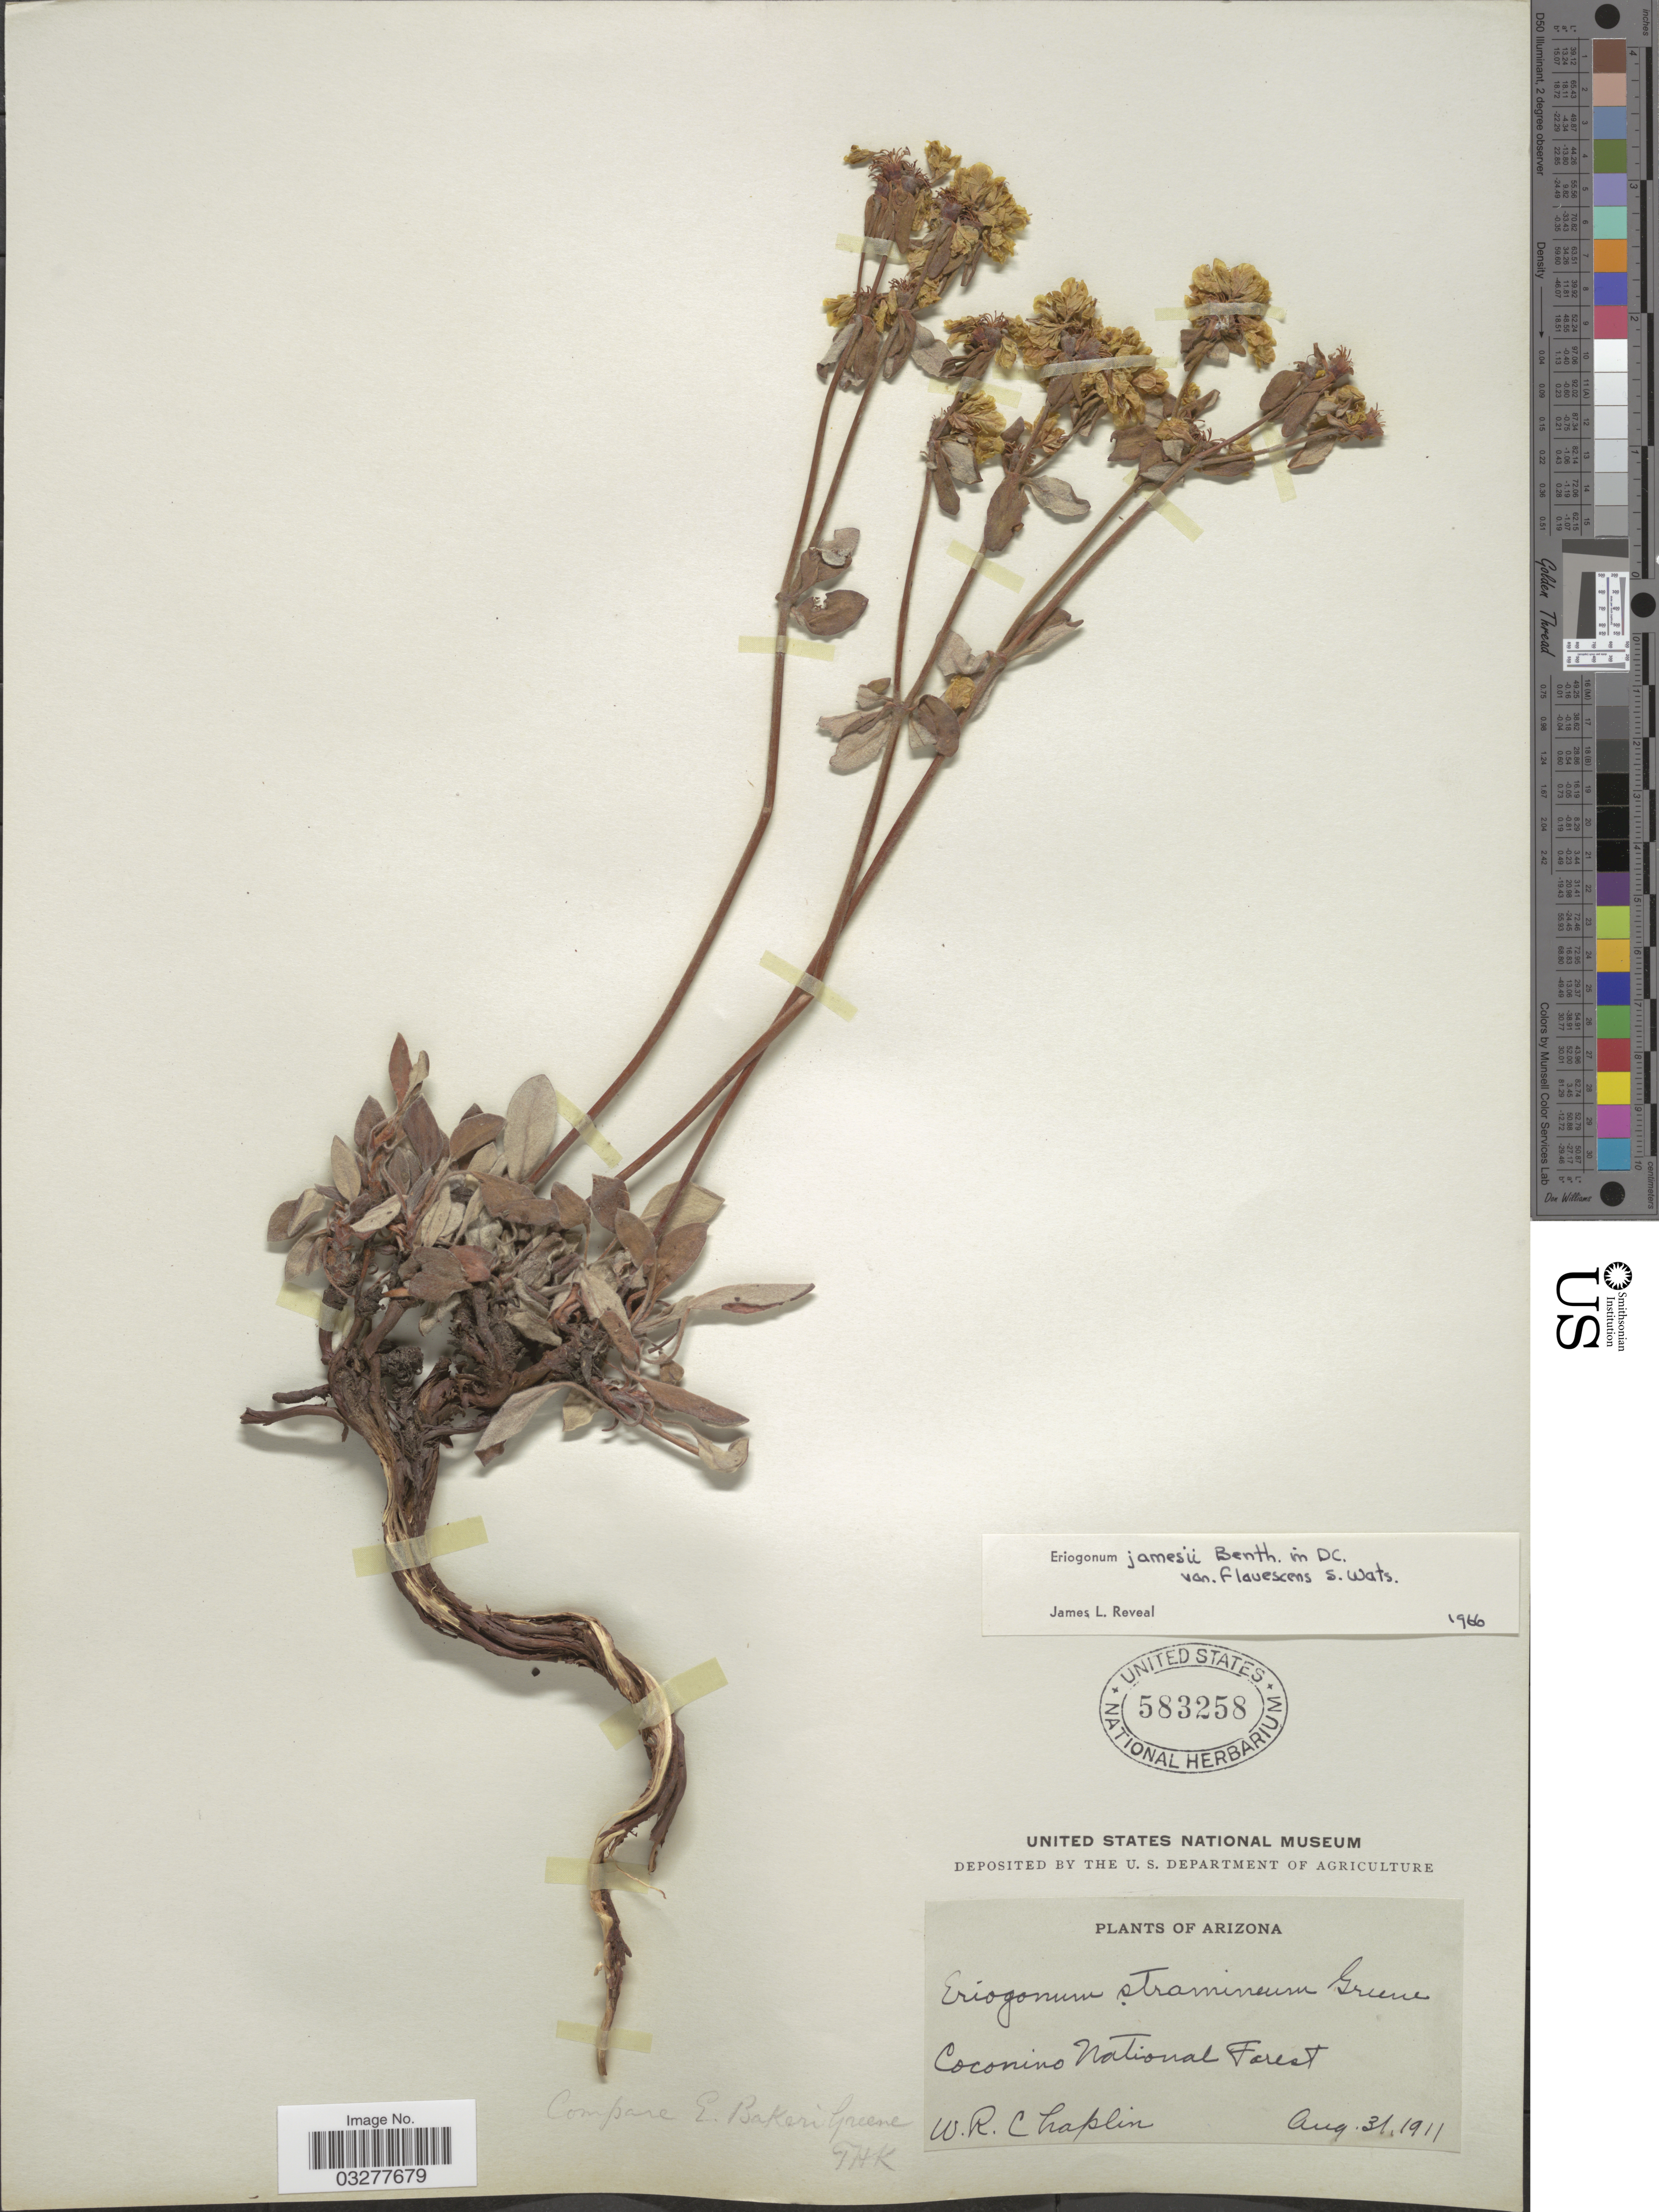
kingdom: Plantae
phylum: Tracheophyta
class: Magnoliopsida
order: Caryophyllales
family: Polygonaceae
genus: Eriogonum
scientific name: Eriogonum jamesii var. flavescens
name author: S. Watson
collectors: W. Chaplin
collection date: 1911-08-31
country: United States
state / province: Arizona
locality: Coconino National Forest.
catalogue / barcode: US 583258